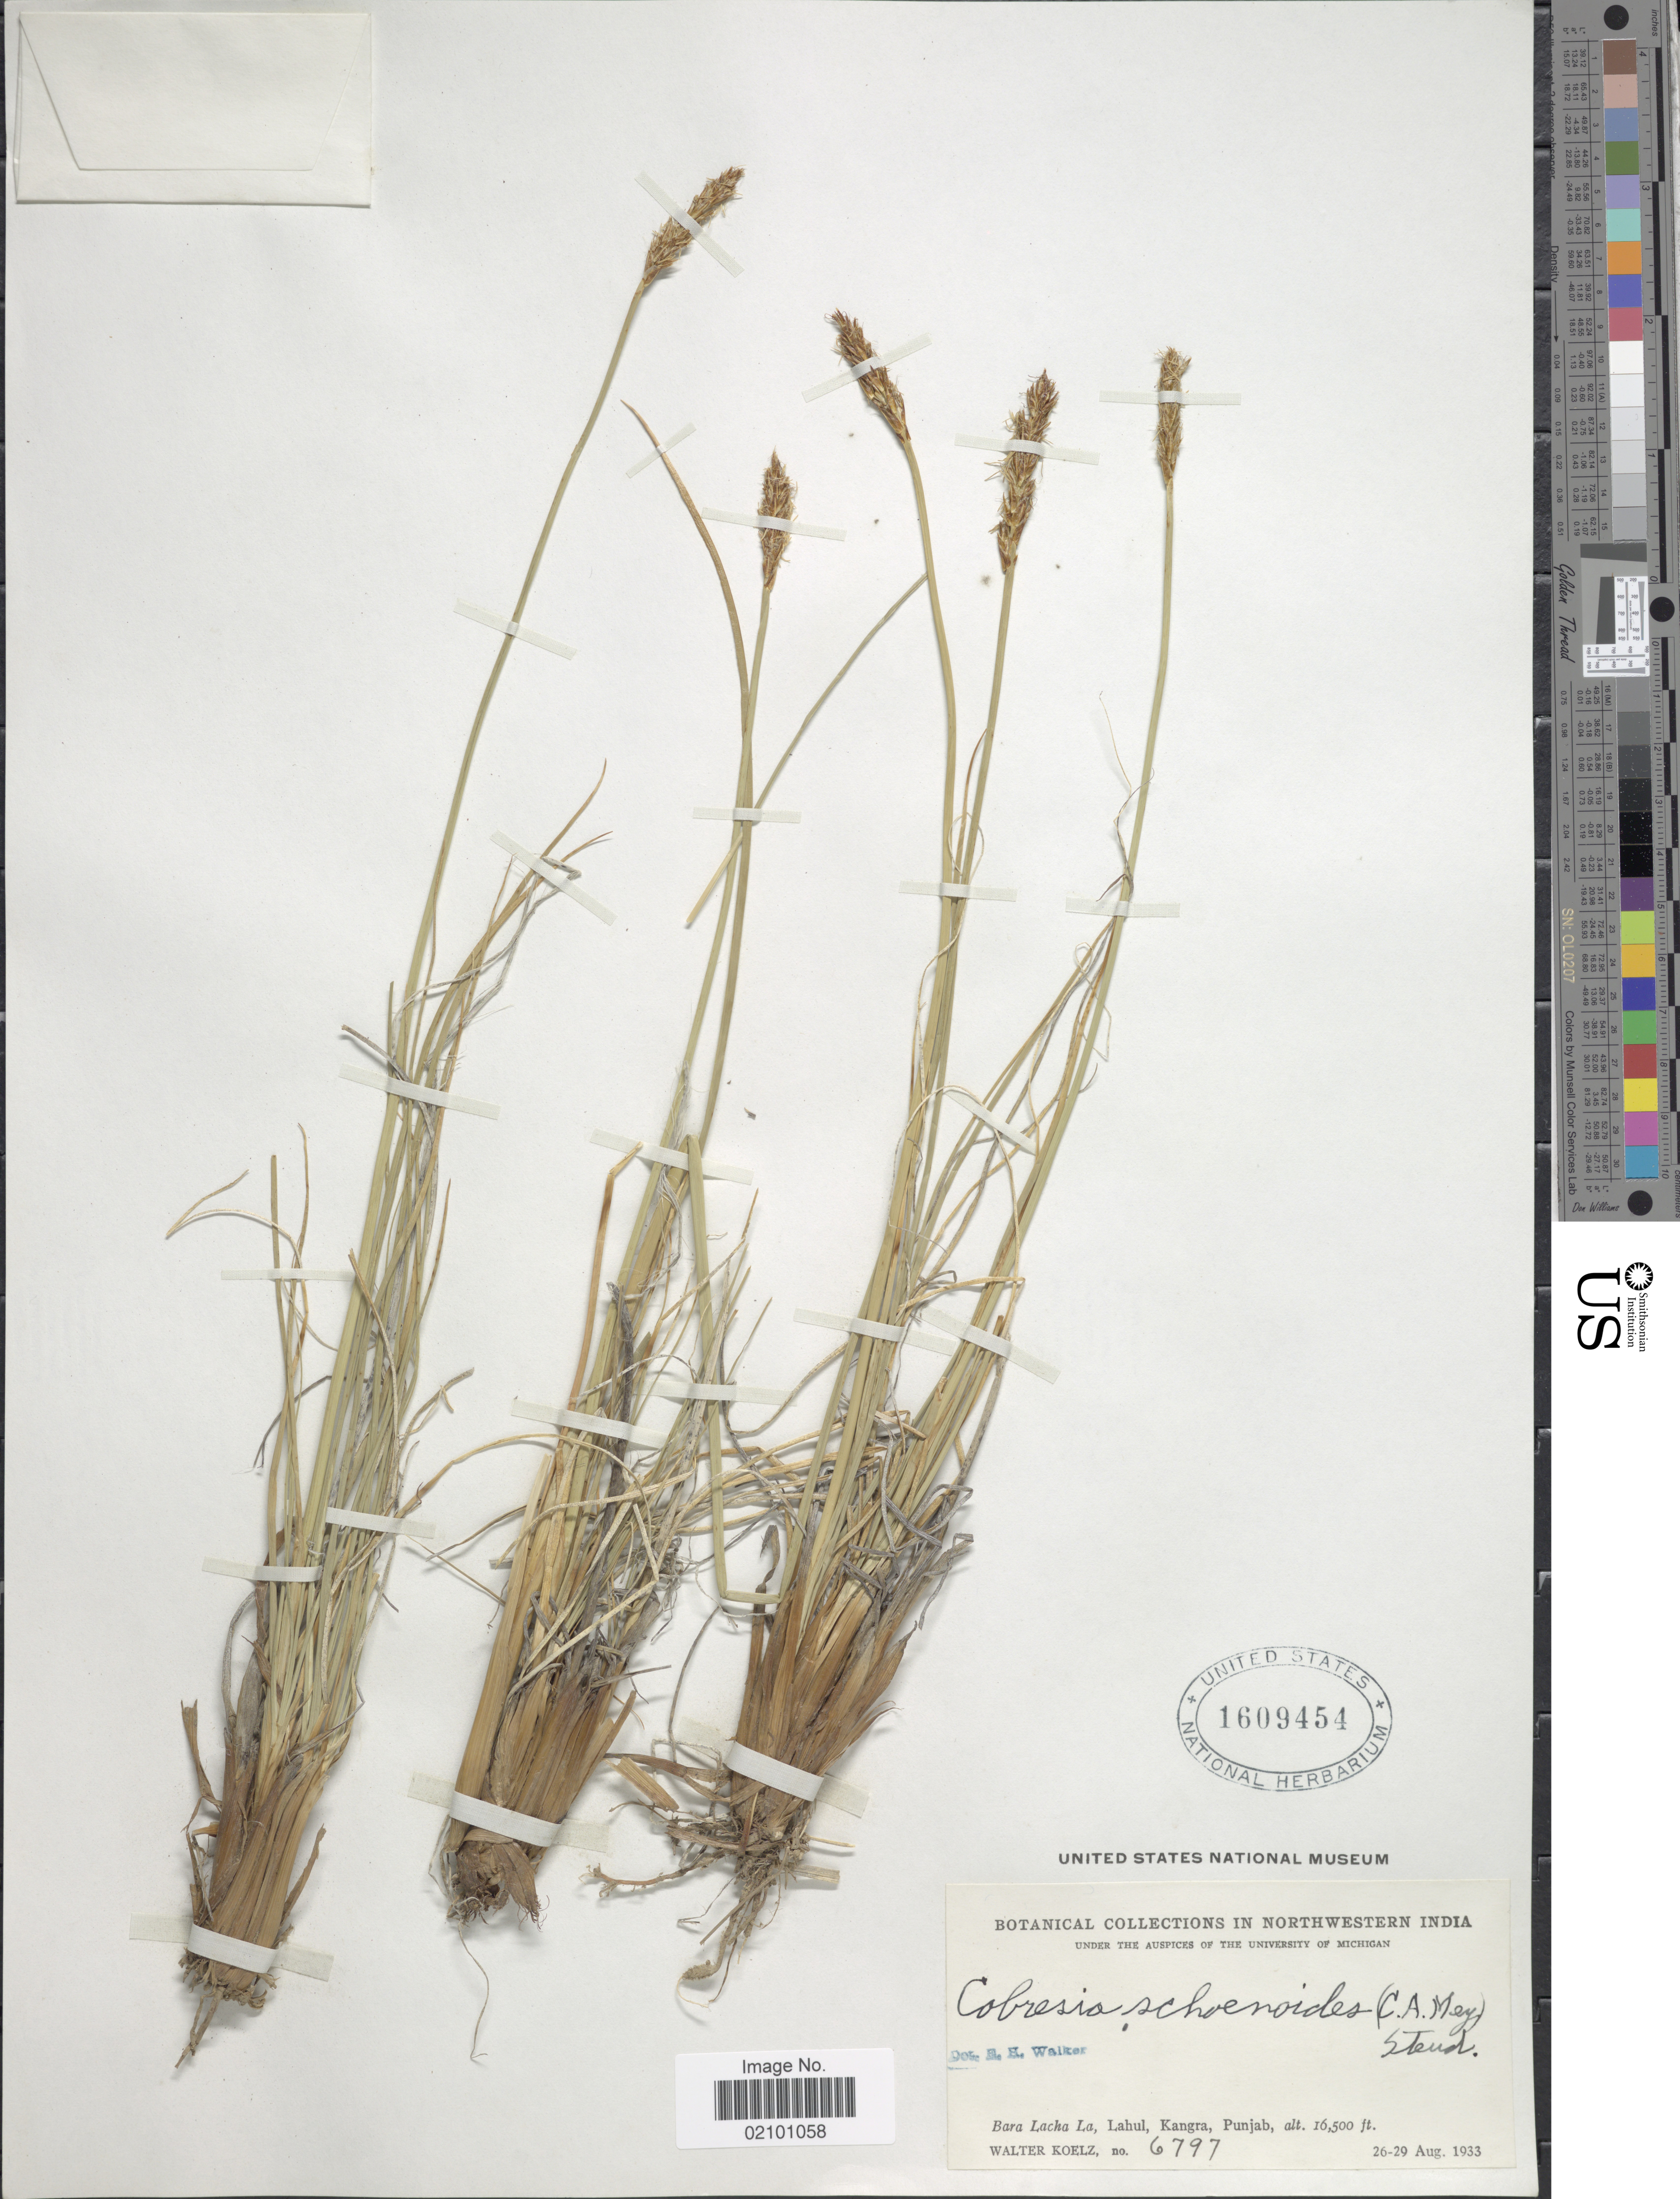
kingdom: Plantae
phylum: Tracheophyta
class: Liliopsida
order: Poales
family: Cyperaceae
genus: Carex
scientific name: Carex deasyi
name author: (C.B. Clarke) O. Yano & S.R. Zhang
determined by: Strong, M. T., (US), Smithsonian Institution - National Museum of Natural History (UNITED STATES)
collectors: W. N. Koelz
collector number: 6797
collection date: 1933-08-26/1933-08-29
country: India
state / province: Punjab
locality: Northwestern India, Bara Lacha La, Lahul, Kangra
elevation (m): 5029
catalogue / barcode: US 1609454